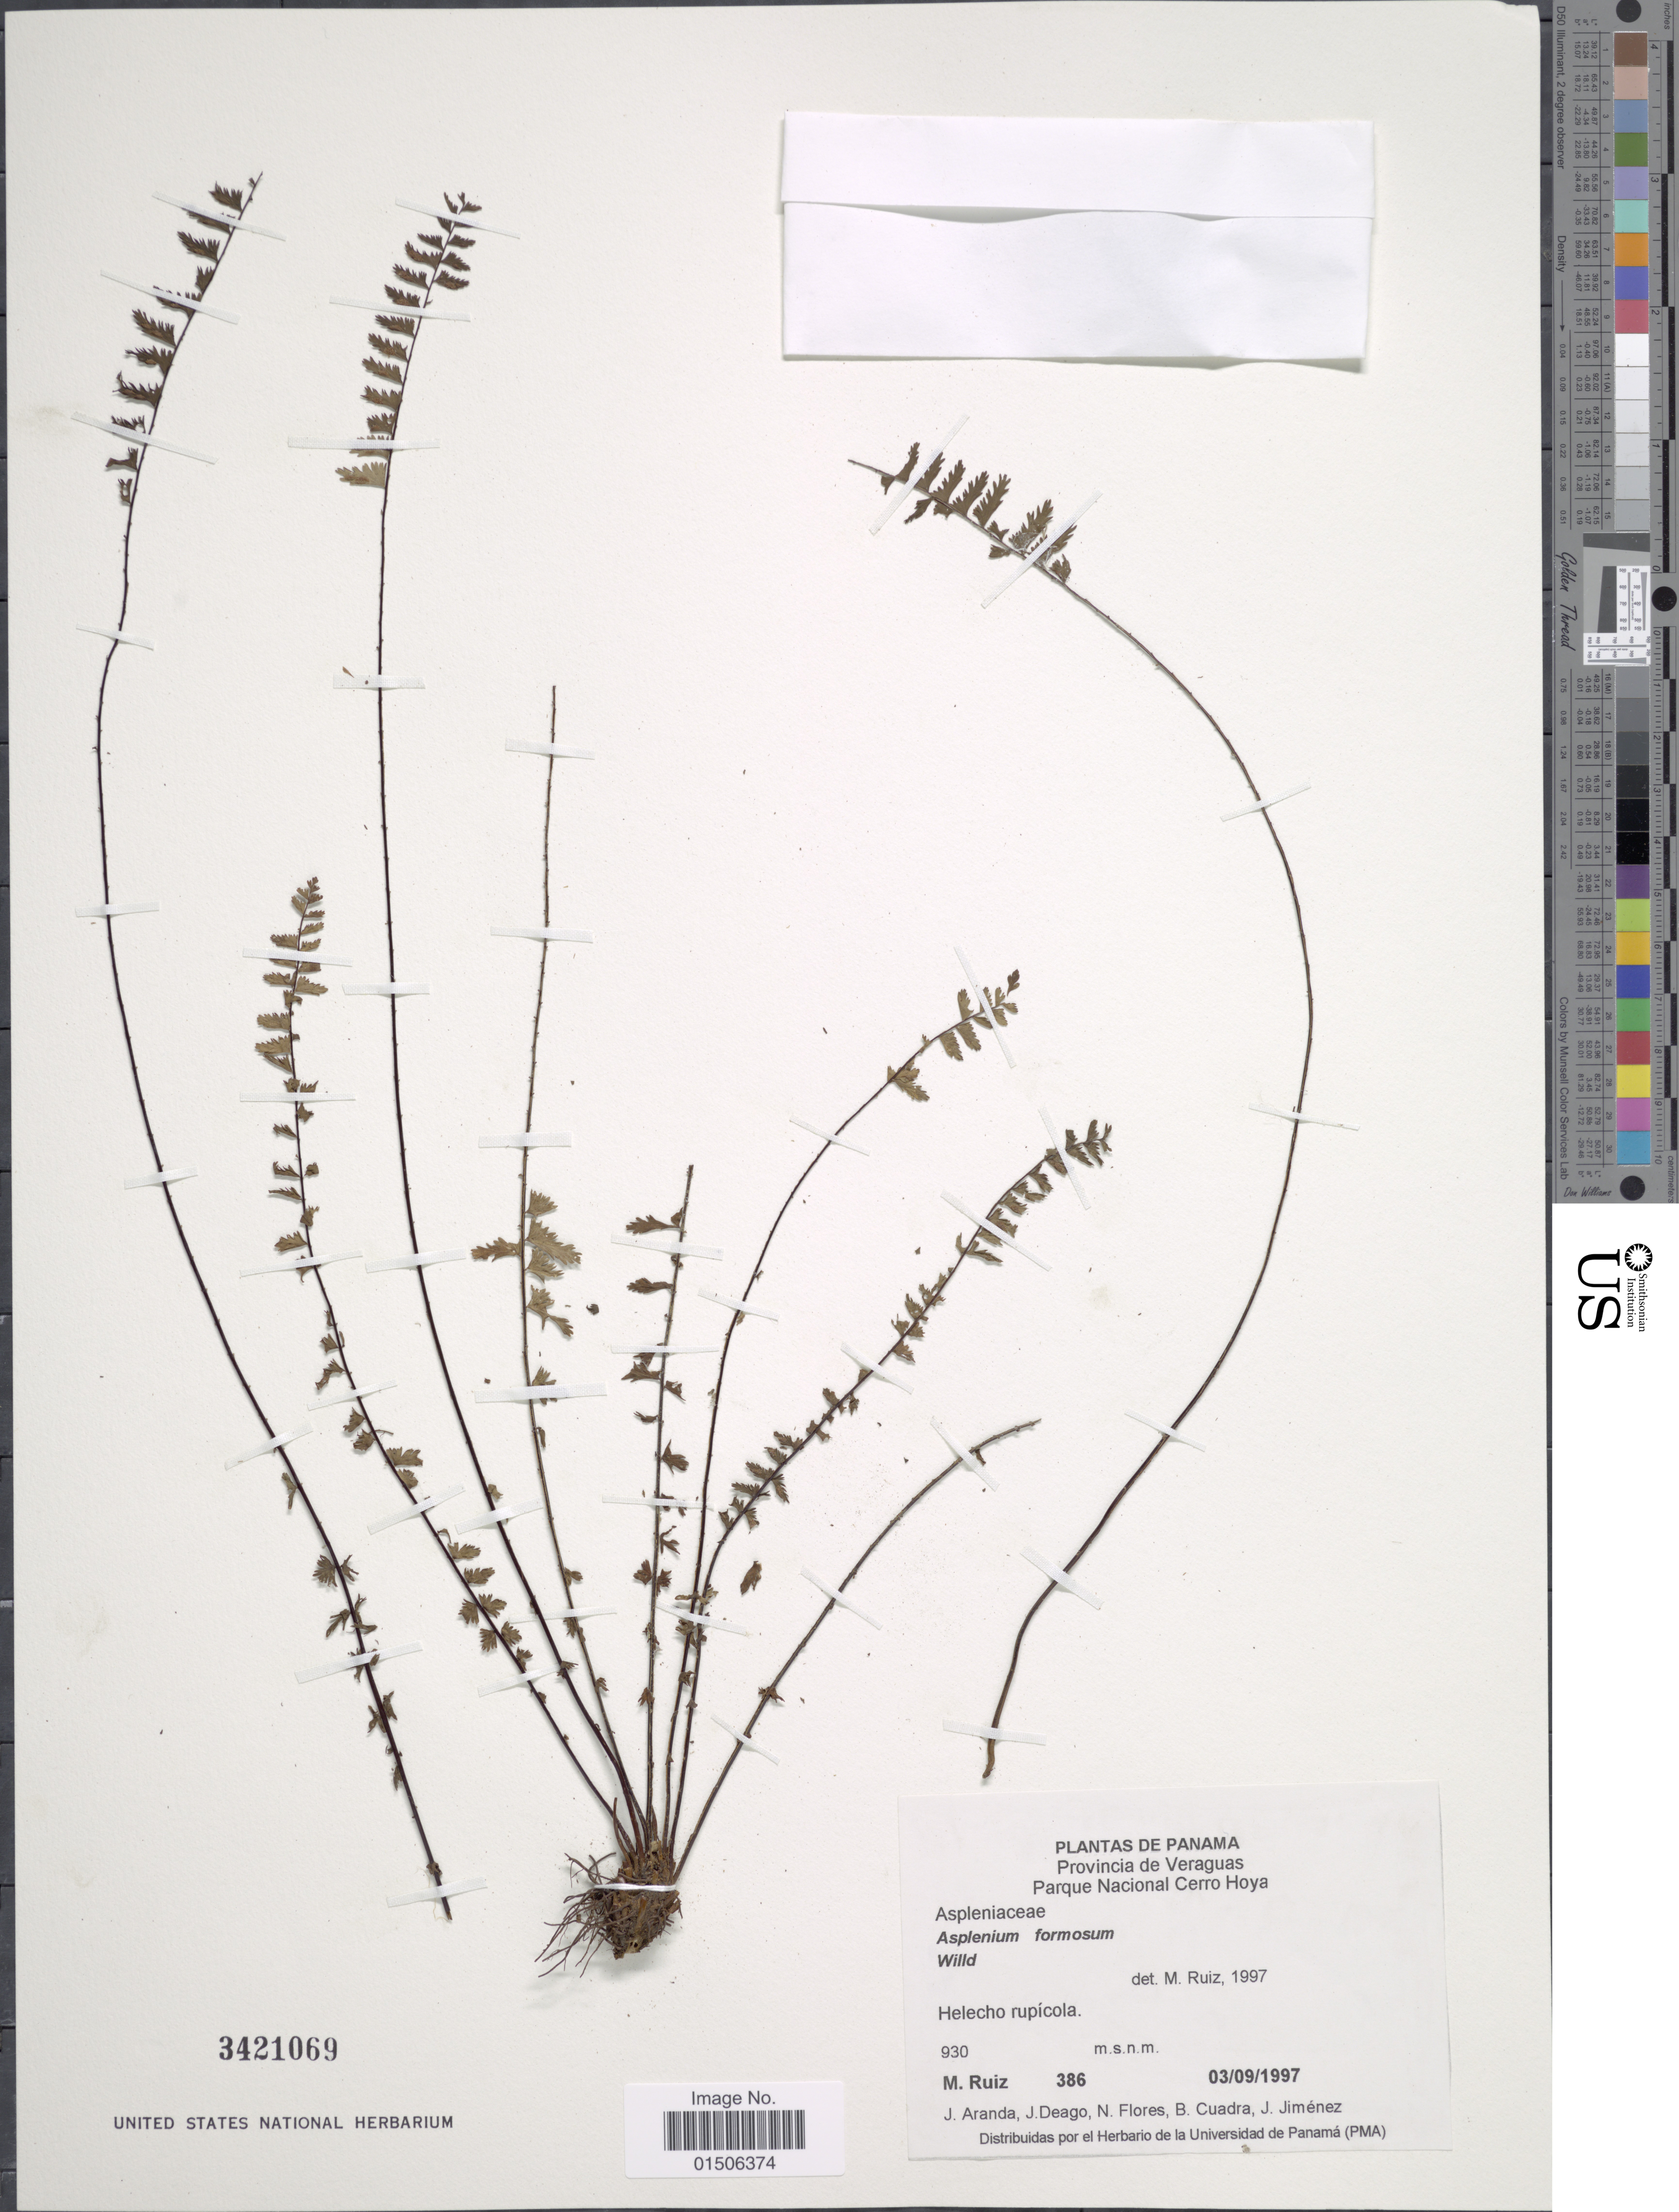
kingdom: Plantae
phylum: Tracheophyta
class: Polypodiopsida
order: Polypodiales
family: Aspleniaceae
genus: Asplenium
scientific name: Asplenium formosum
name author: Willd.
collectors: M. Ruiz, J. Aranda, J. Deago, N. Flores & et al.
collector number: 386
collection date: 1997-09-03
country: Panama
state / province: Veraguas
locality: Parque Nacional Cerro Hoya, Helecho rupícola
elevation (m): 930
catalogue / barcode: US 3421069